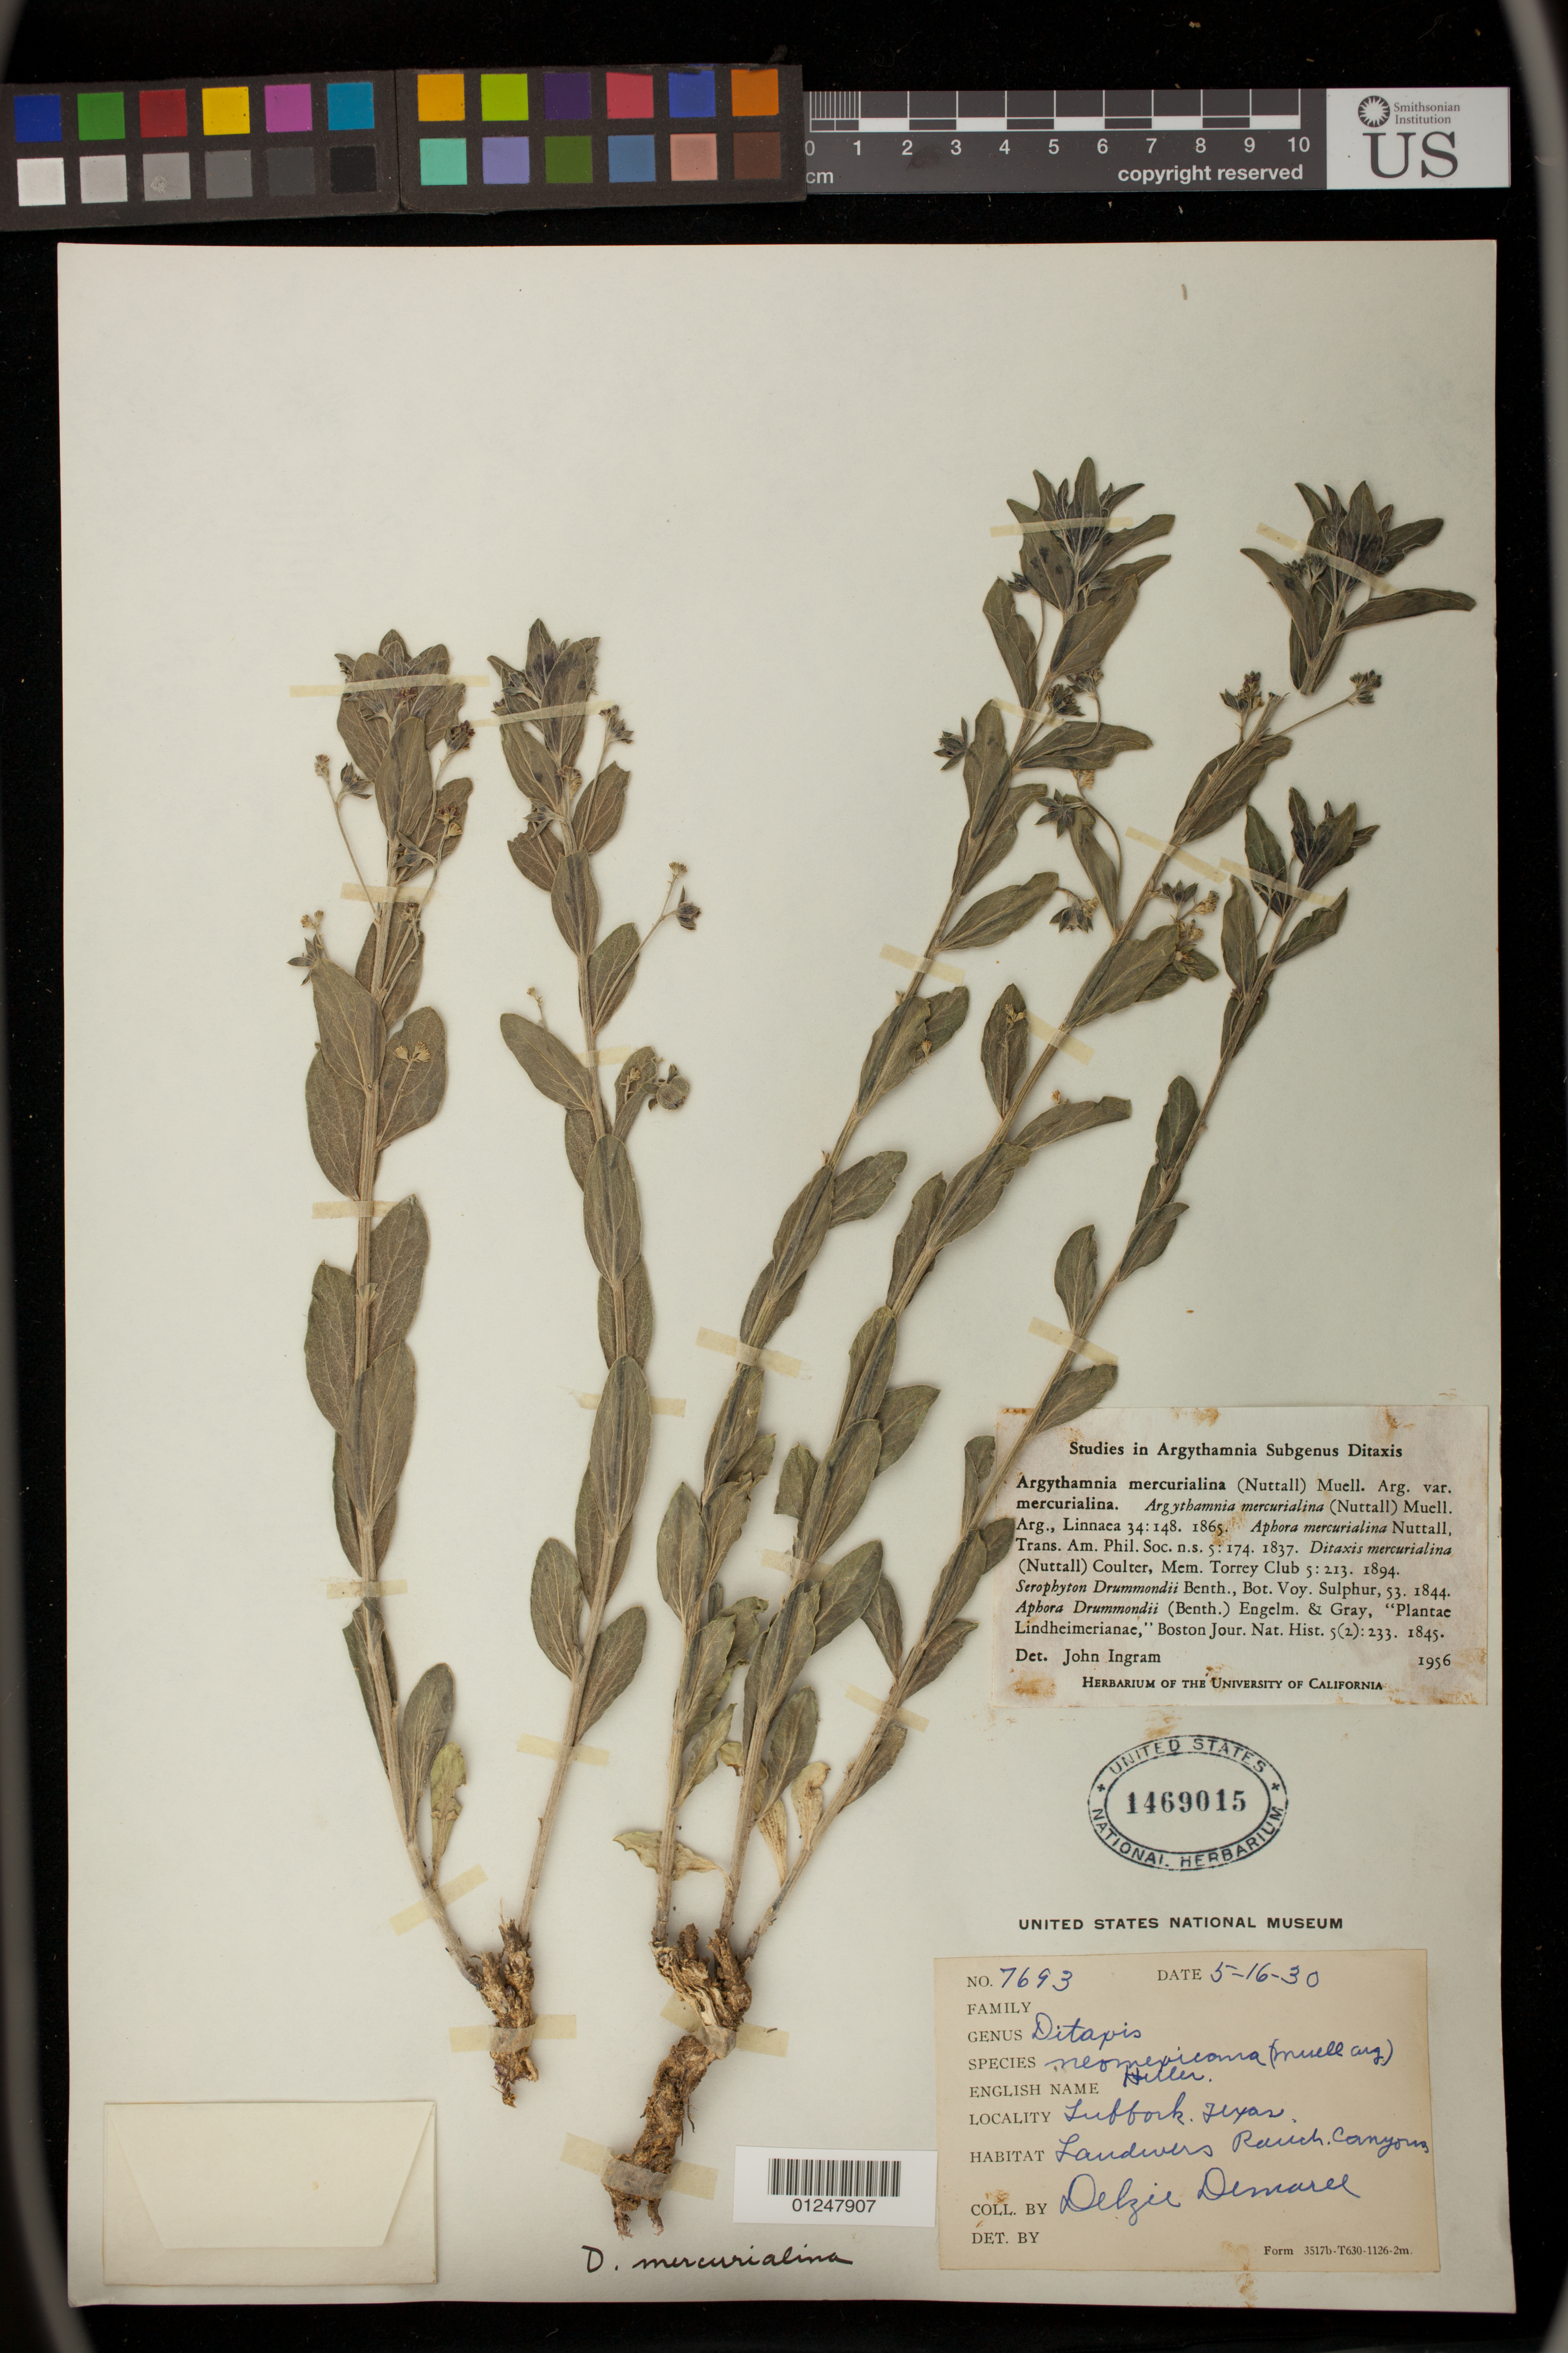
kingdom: Plantae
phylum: Tracheophyta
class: Magnoliopsida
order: Malpighiales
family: Euphorbiaceae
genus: Argythamnia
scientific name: Argythamnia mercurialina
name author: (Nutt.) Müll. Arg.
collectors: D. Demaree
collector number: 7693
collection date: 1930-05-16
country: United States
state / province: Texas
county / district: Lubbock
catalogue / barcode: US 1469015